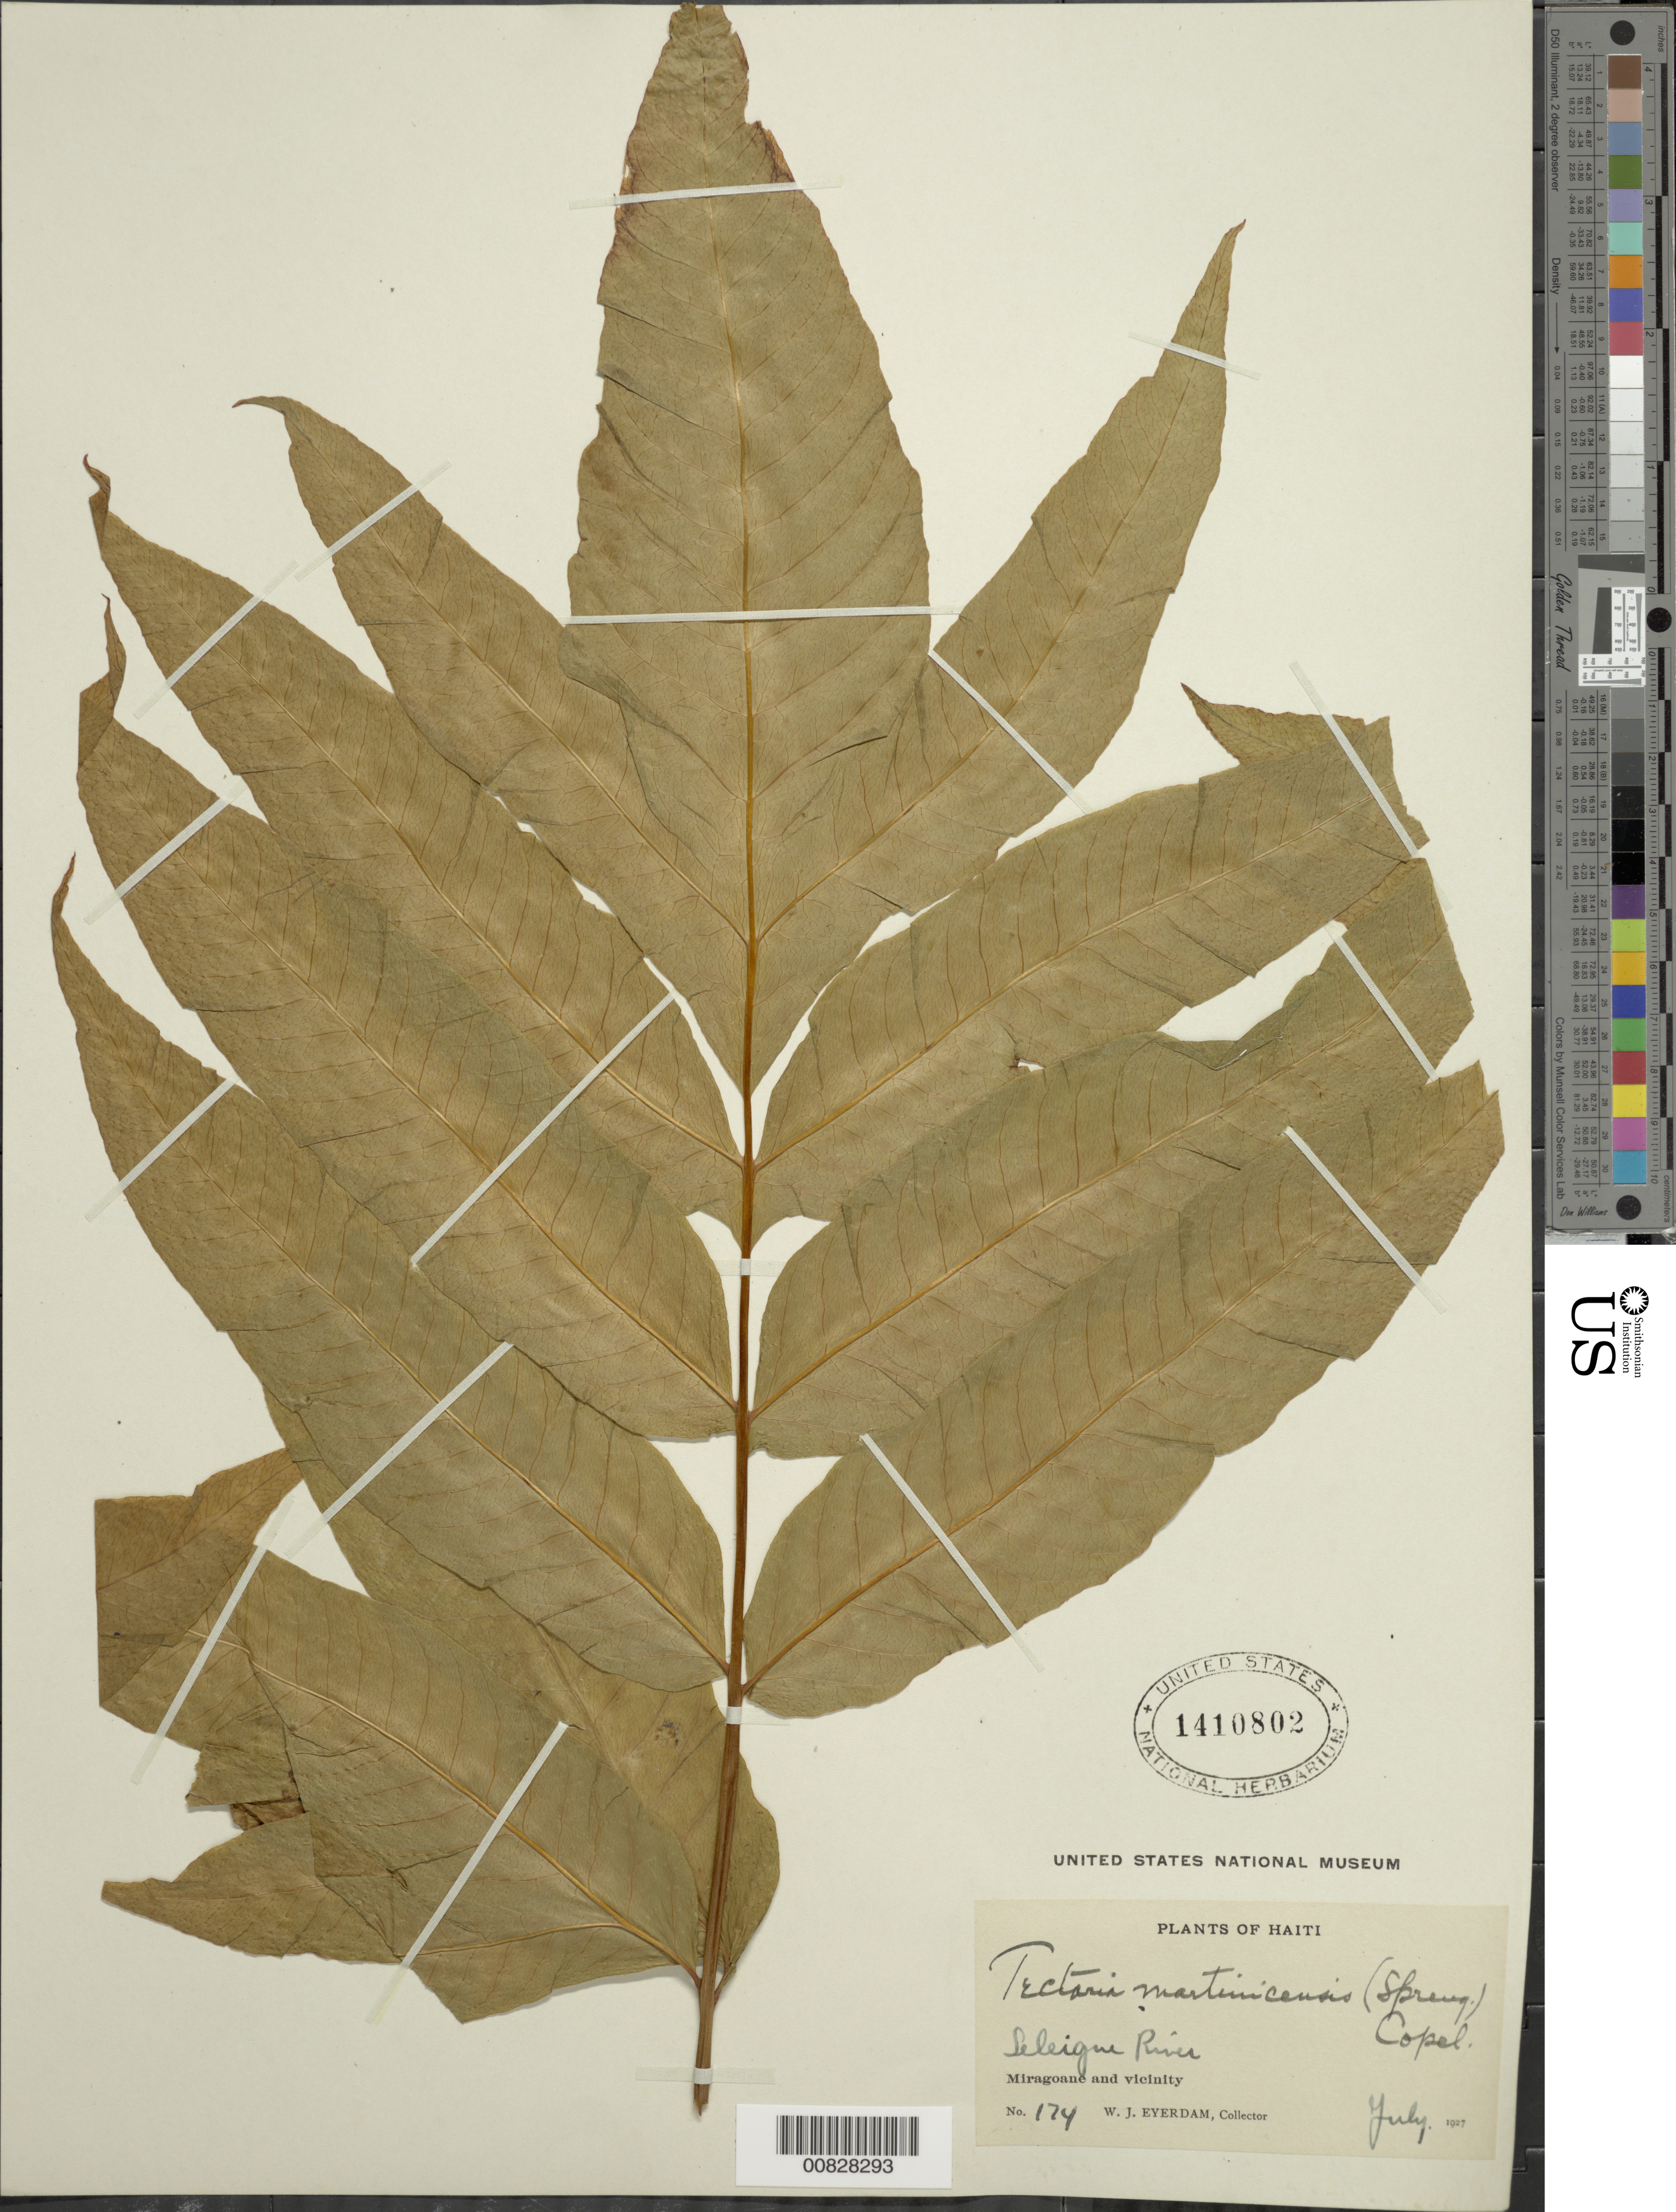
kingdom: Plantae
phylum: Tracheophyta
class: Polypodiopsida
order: Polypodiales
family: Tectariaceae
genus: Tectaria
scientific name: Tectaria incisa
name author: Cav.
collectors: W. J. Eyerdam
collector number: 174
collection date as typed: Jul 1927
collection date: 1927-07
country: Haiti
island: Hispaniola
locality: Miragoane and vicinity, Seleigne river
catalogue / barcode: US 1410802